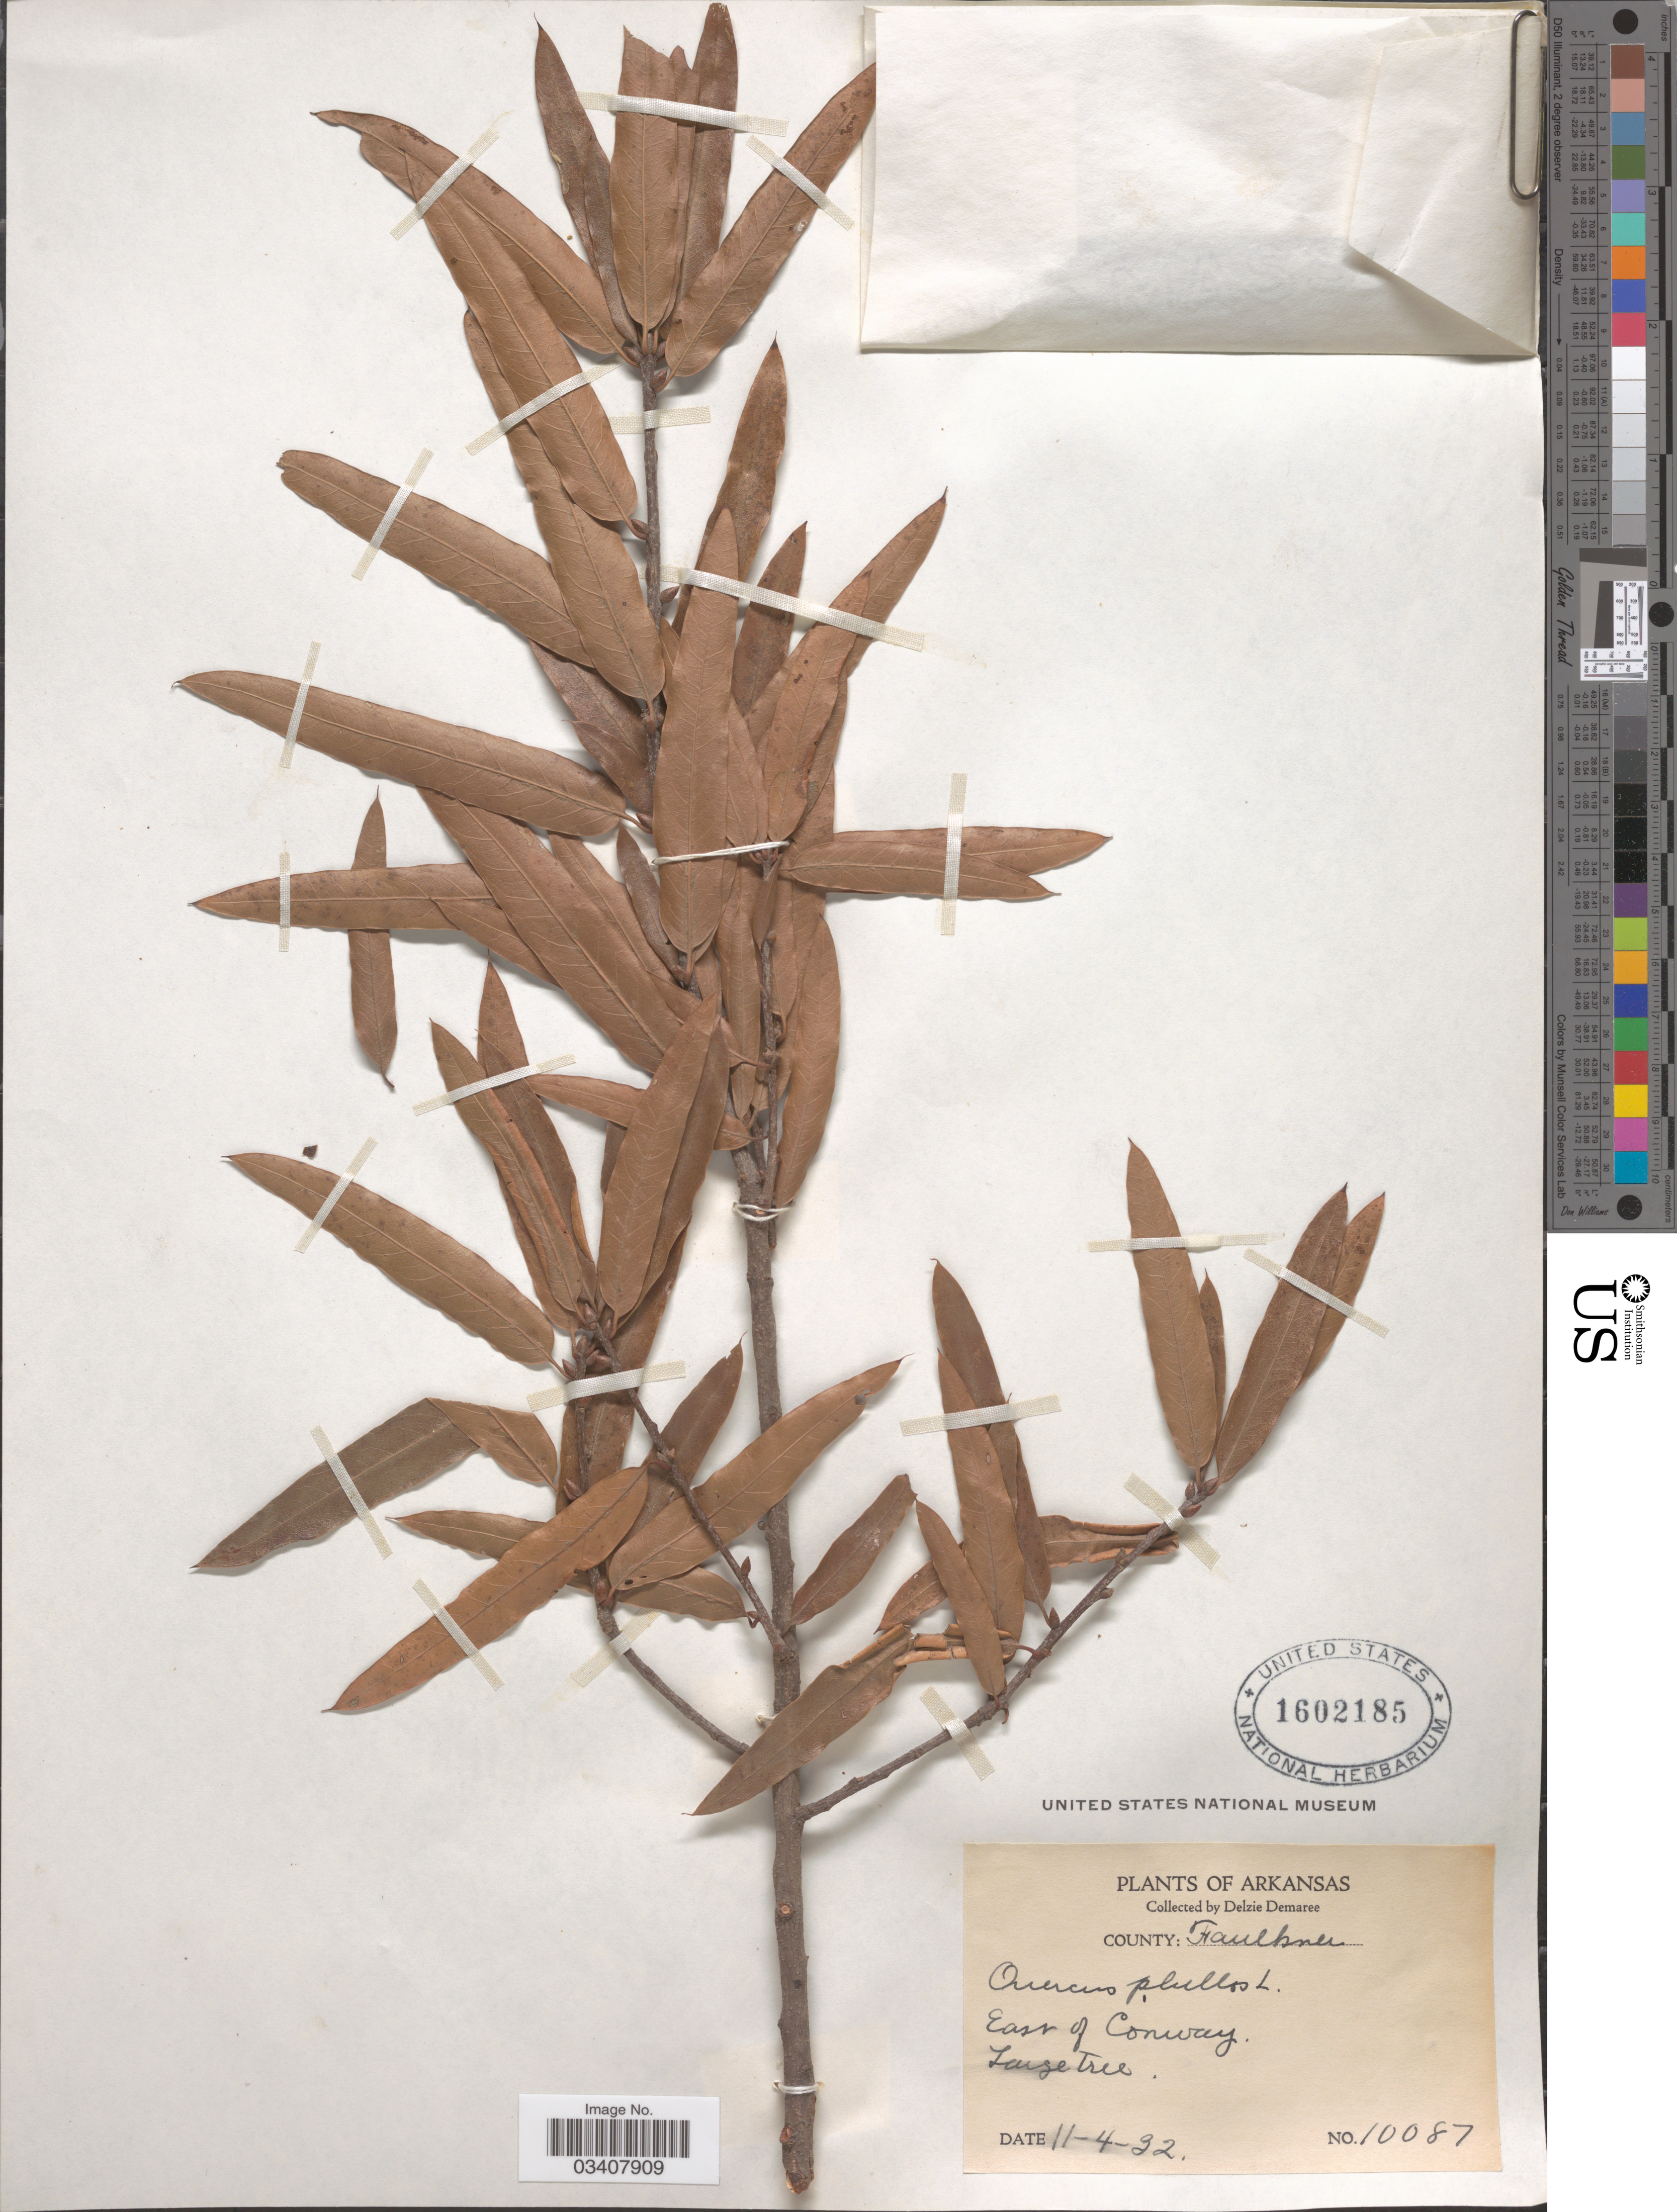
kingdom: Plantae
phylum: Tracheophyta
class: Magnoliopsida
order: Fagales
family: Fagaceae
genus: Quercus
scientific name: Quercus phellos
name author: L.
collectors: D. Demaree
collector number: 10087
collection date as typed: Transcribed d/m/y: 4/11/32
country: United States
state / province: Arkansas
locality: County: Faulkner. East of Conway.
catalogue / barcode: US 1602185